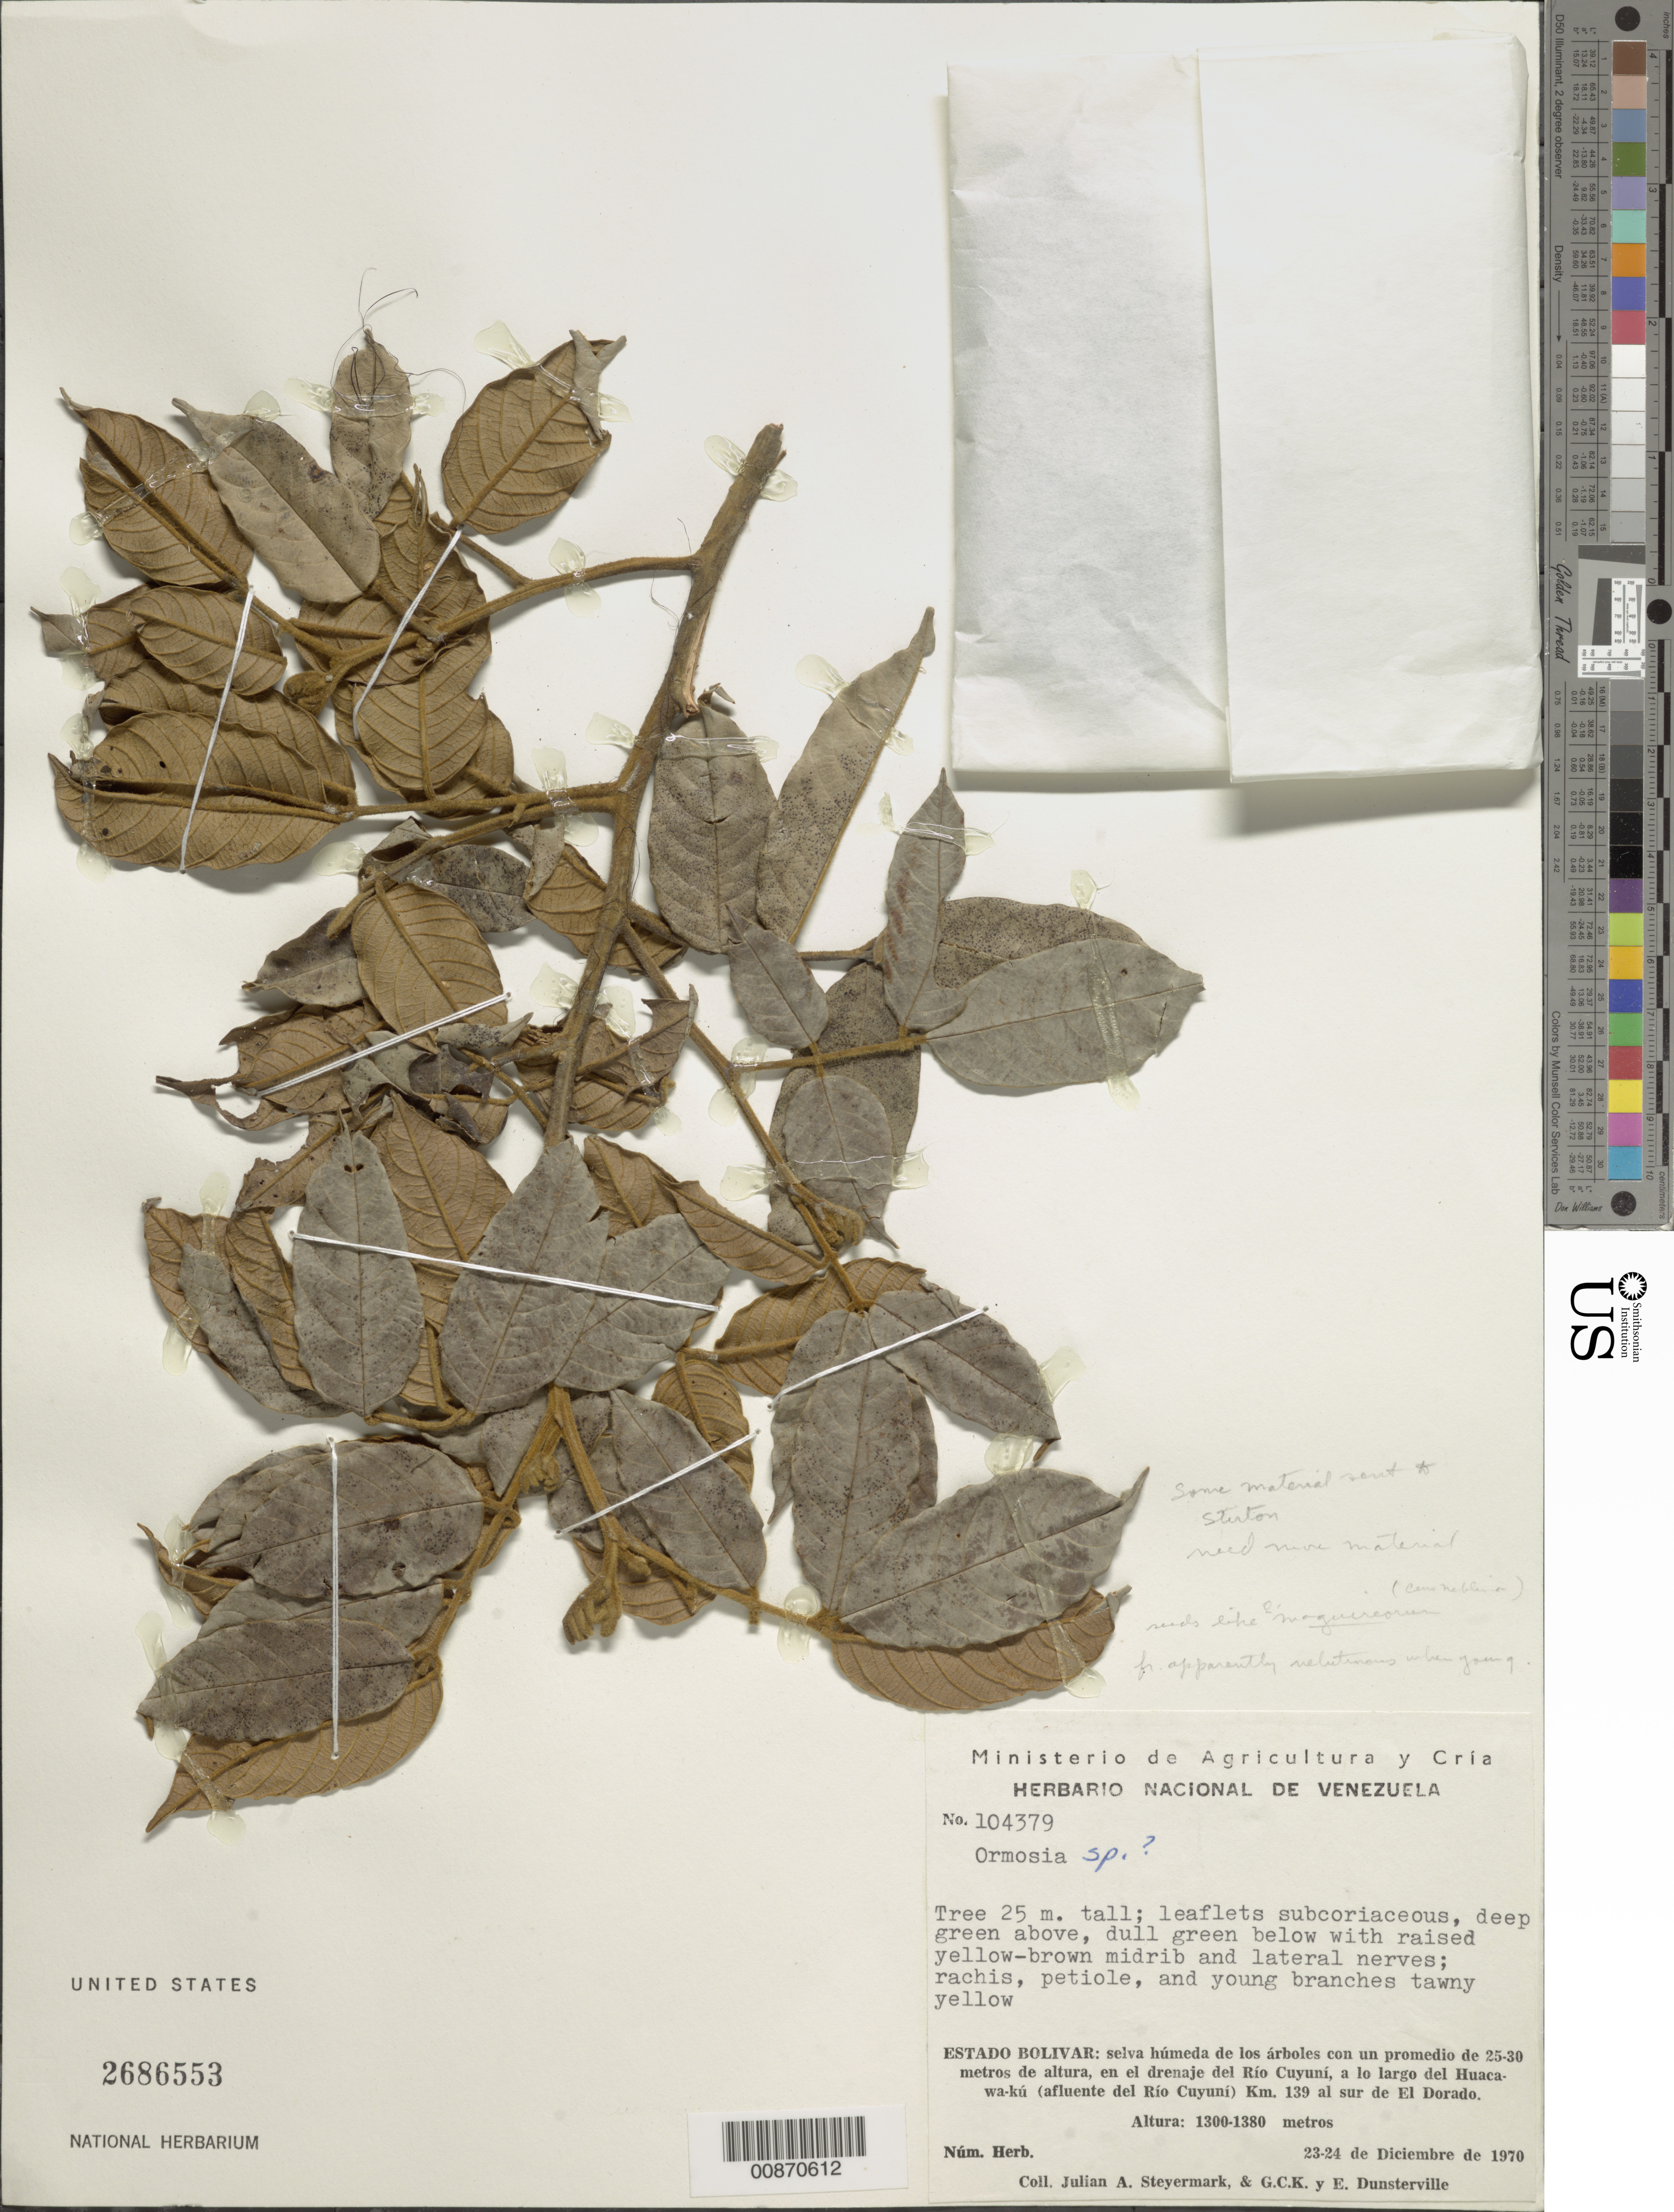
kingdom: Plantae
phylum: Tracheophyta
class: Magnoliopsida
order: Fabales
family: Fabaceae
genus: Ormosia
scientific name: Ormosia sp.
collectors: J. Steyermark, G. C. K. Dunsterville & E. Dunsterville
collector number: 104379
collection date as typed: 23-Dec-70 to 24-Dec-70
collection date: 1970-12-23/1970-12-24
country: Venezuela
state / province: Bolívar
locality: Río Cuyuni drainage, Huacawa-kú (afluente del Río Cuyuni), S of El Dorado, km 139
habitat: Selva húmeda de los arboles con un promedio de 25-30 metros de alturaen el drenaje del rio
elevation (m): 1300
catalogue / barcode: US 2686553